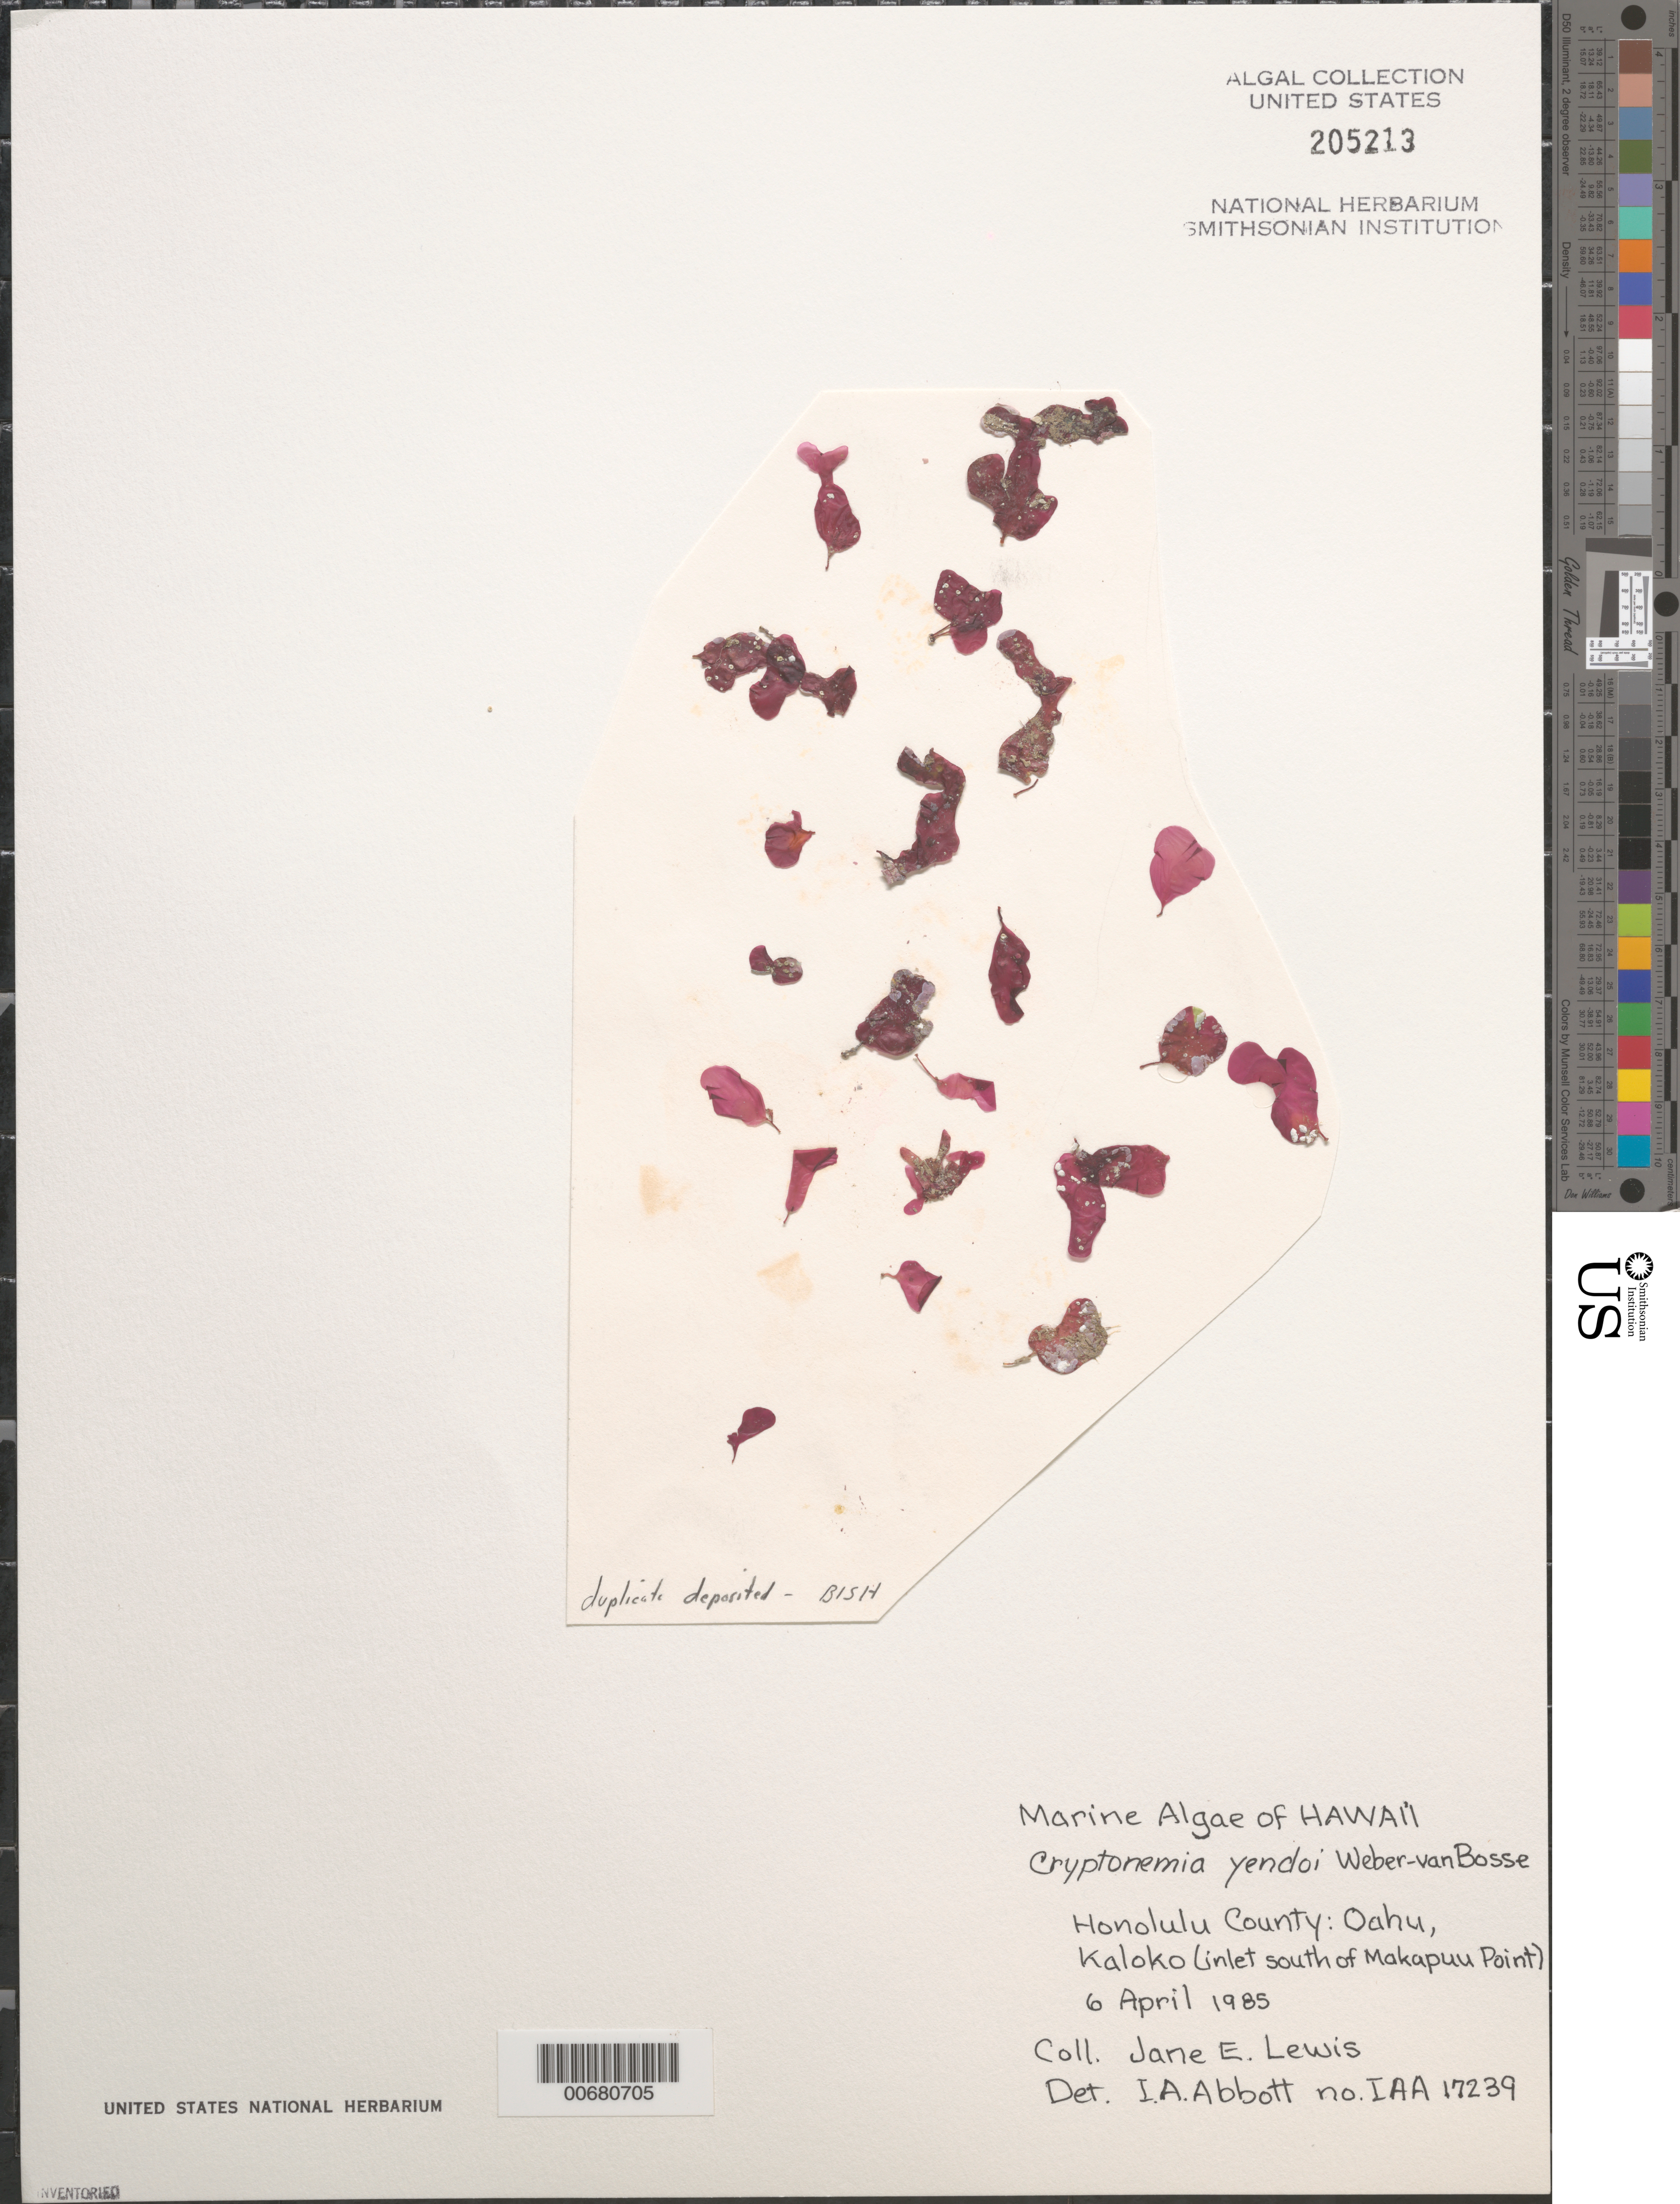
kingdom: Plantae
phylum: Rhodophyta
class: Florideophyceae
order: Halymeniales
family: Halymeniaceae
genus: Cryptonemia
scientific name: Cryptonemia yendoi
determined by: Abbott, Isabella A.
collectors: J. Lewis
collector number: IAA 17239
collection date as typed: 06 Apr 1985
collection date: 1985-04-06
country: United States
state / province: Hawaii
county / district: Honolulu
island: Oahu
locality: Kaloko (inlet south of Makapuu Point)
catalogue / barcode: US 205213